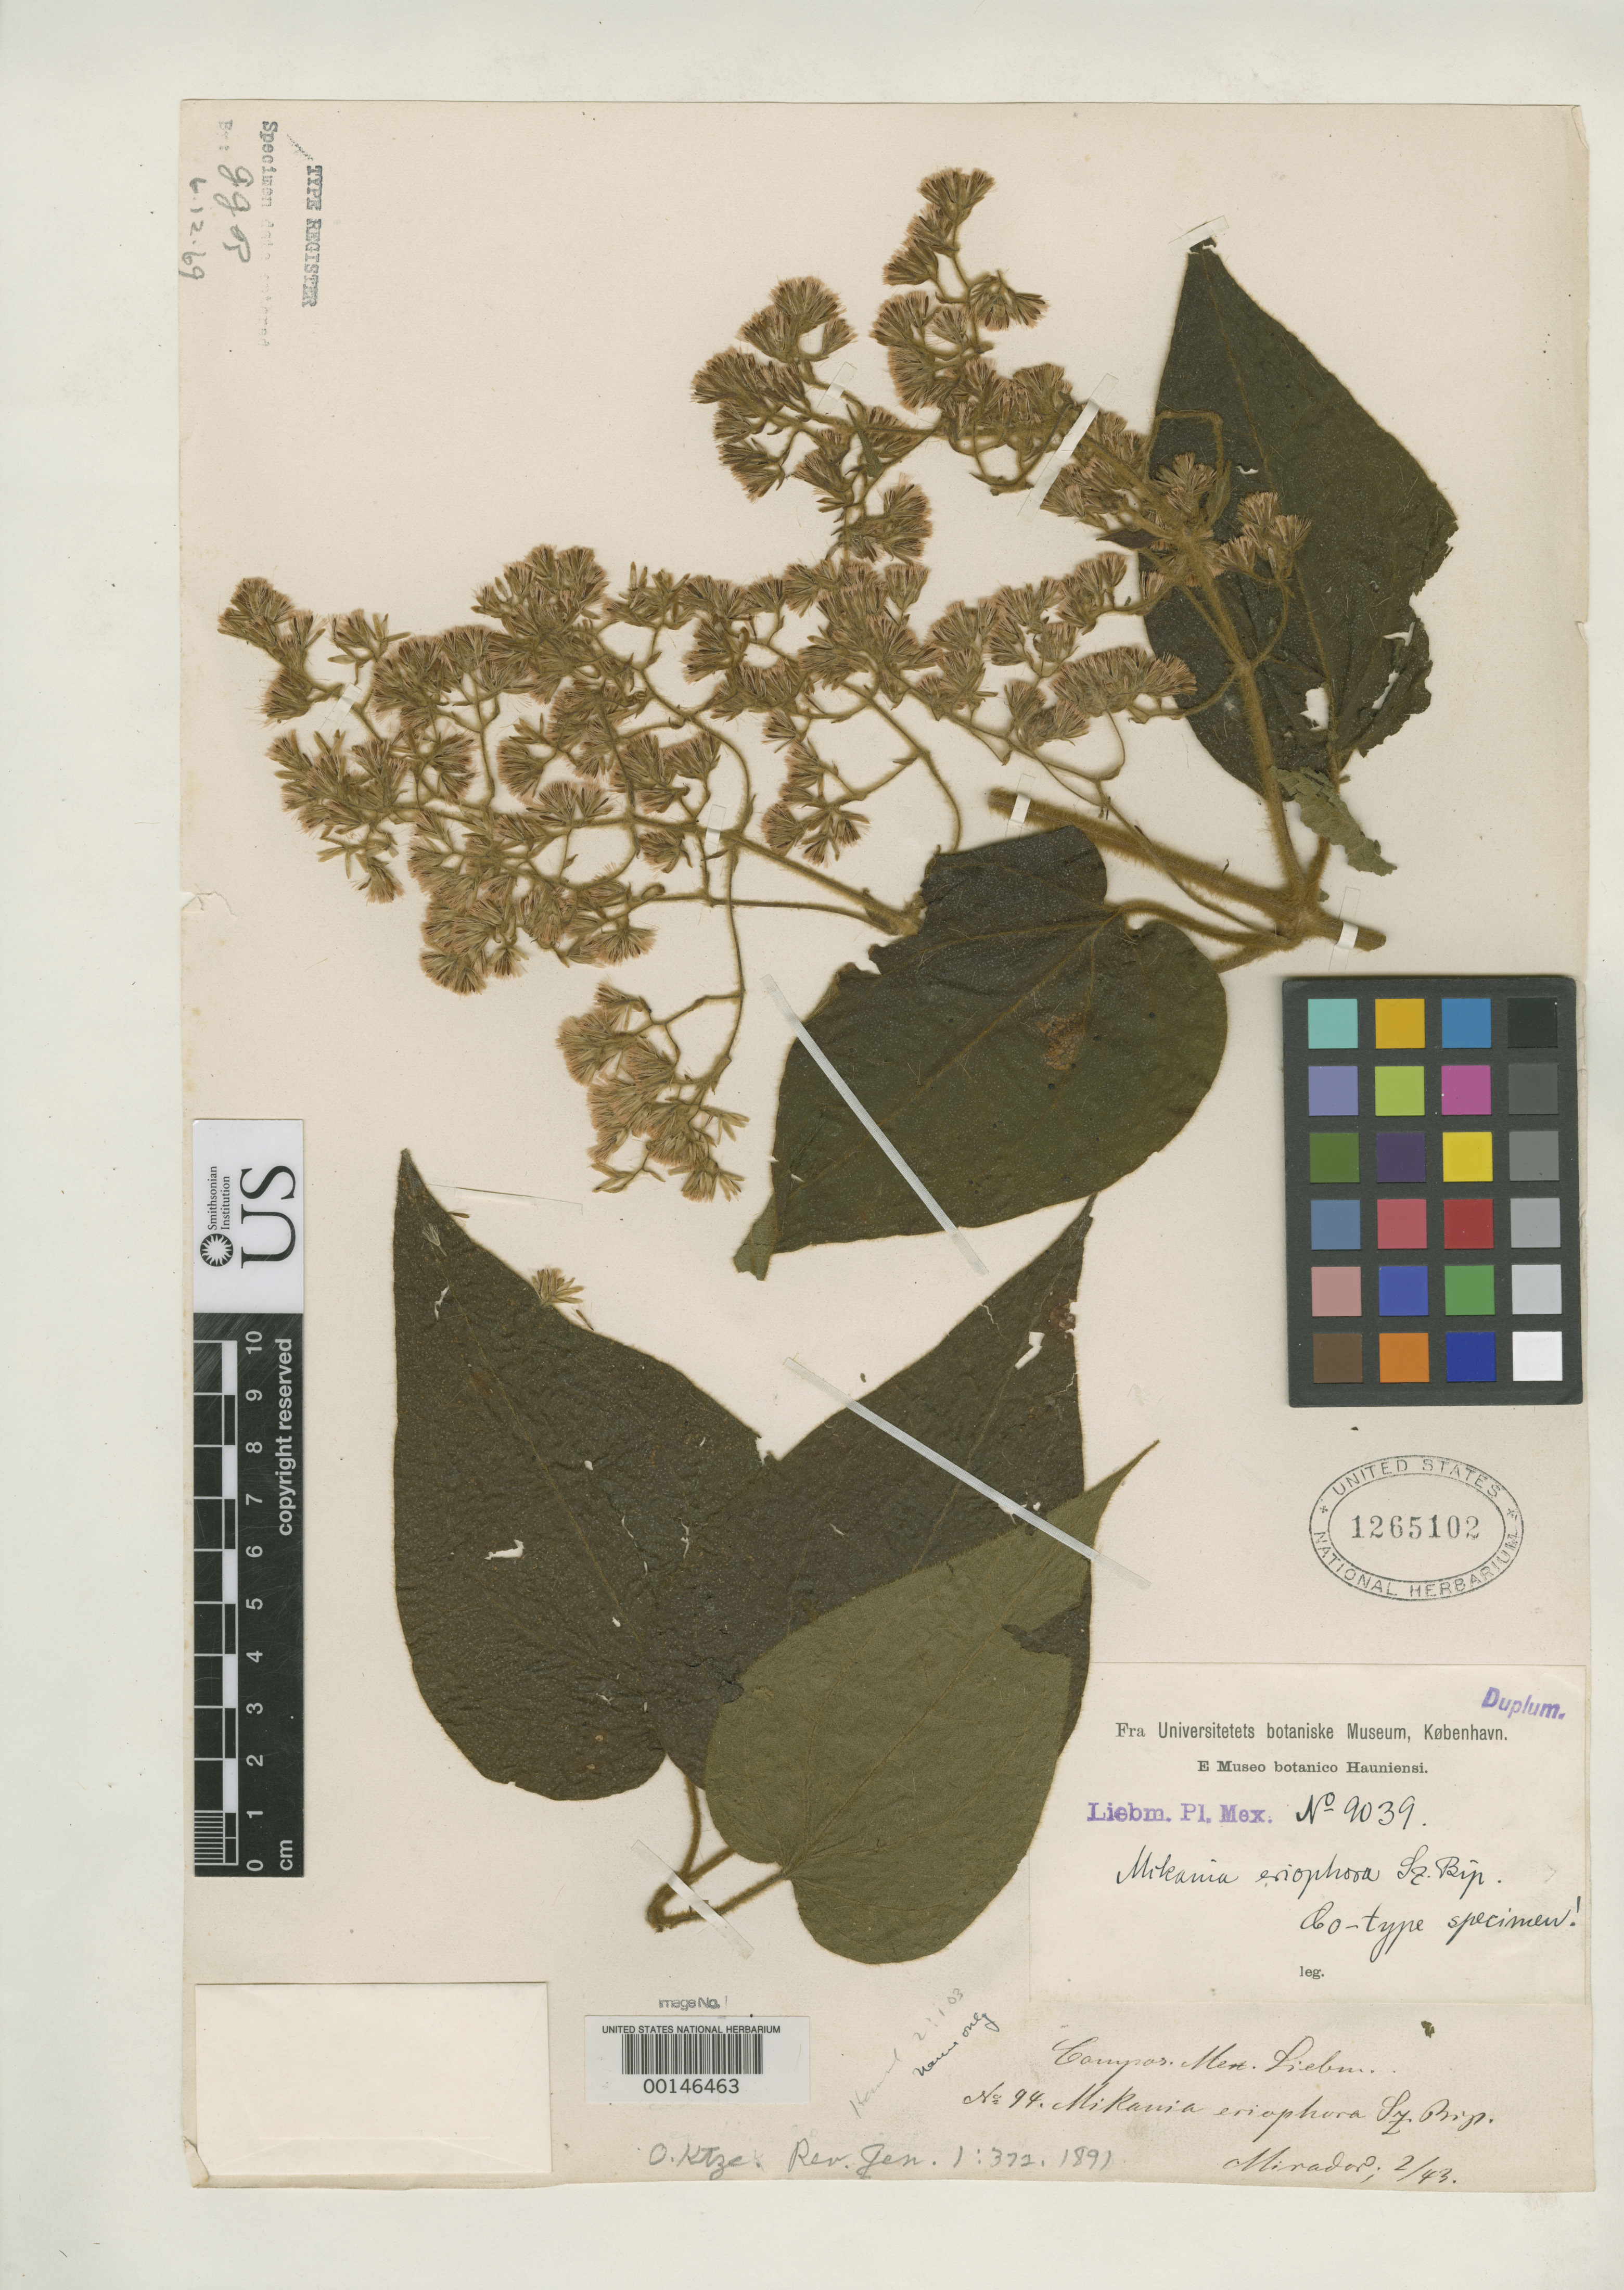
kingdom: Plantae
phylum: Tracheophyta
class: Magnoliopsida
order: Asterales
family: Asteraceae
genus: Mikania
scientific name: Mikania eriophora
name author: Sch. Bip. ex B.L. Rob. & Greenm.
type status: Isotype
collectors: F. M. Liebmann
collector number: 94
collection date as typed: Feb 1843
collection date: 1843-02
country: Mexico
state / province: Veracruz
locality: Mirador.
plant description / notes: Specimen ex Museo botanico Hauniensi, also labeled as Liebm. Pl. Mex. 9039, "Co-type specimen!".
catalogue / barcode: US 1265102